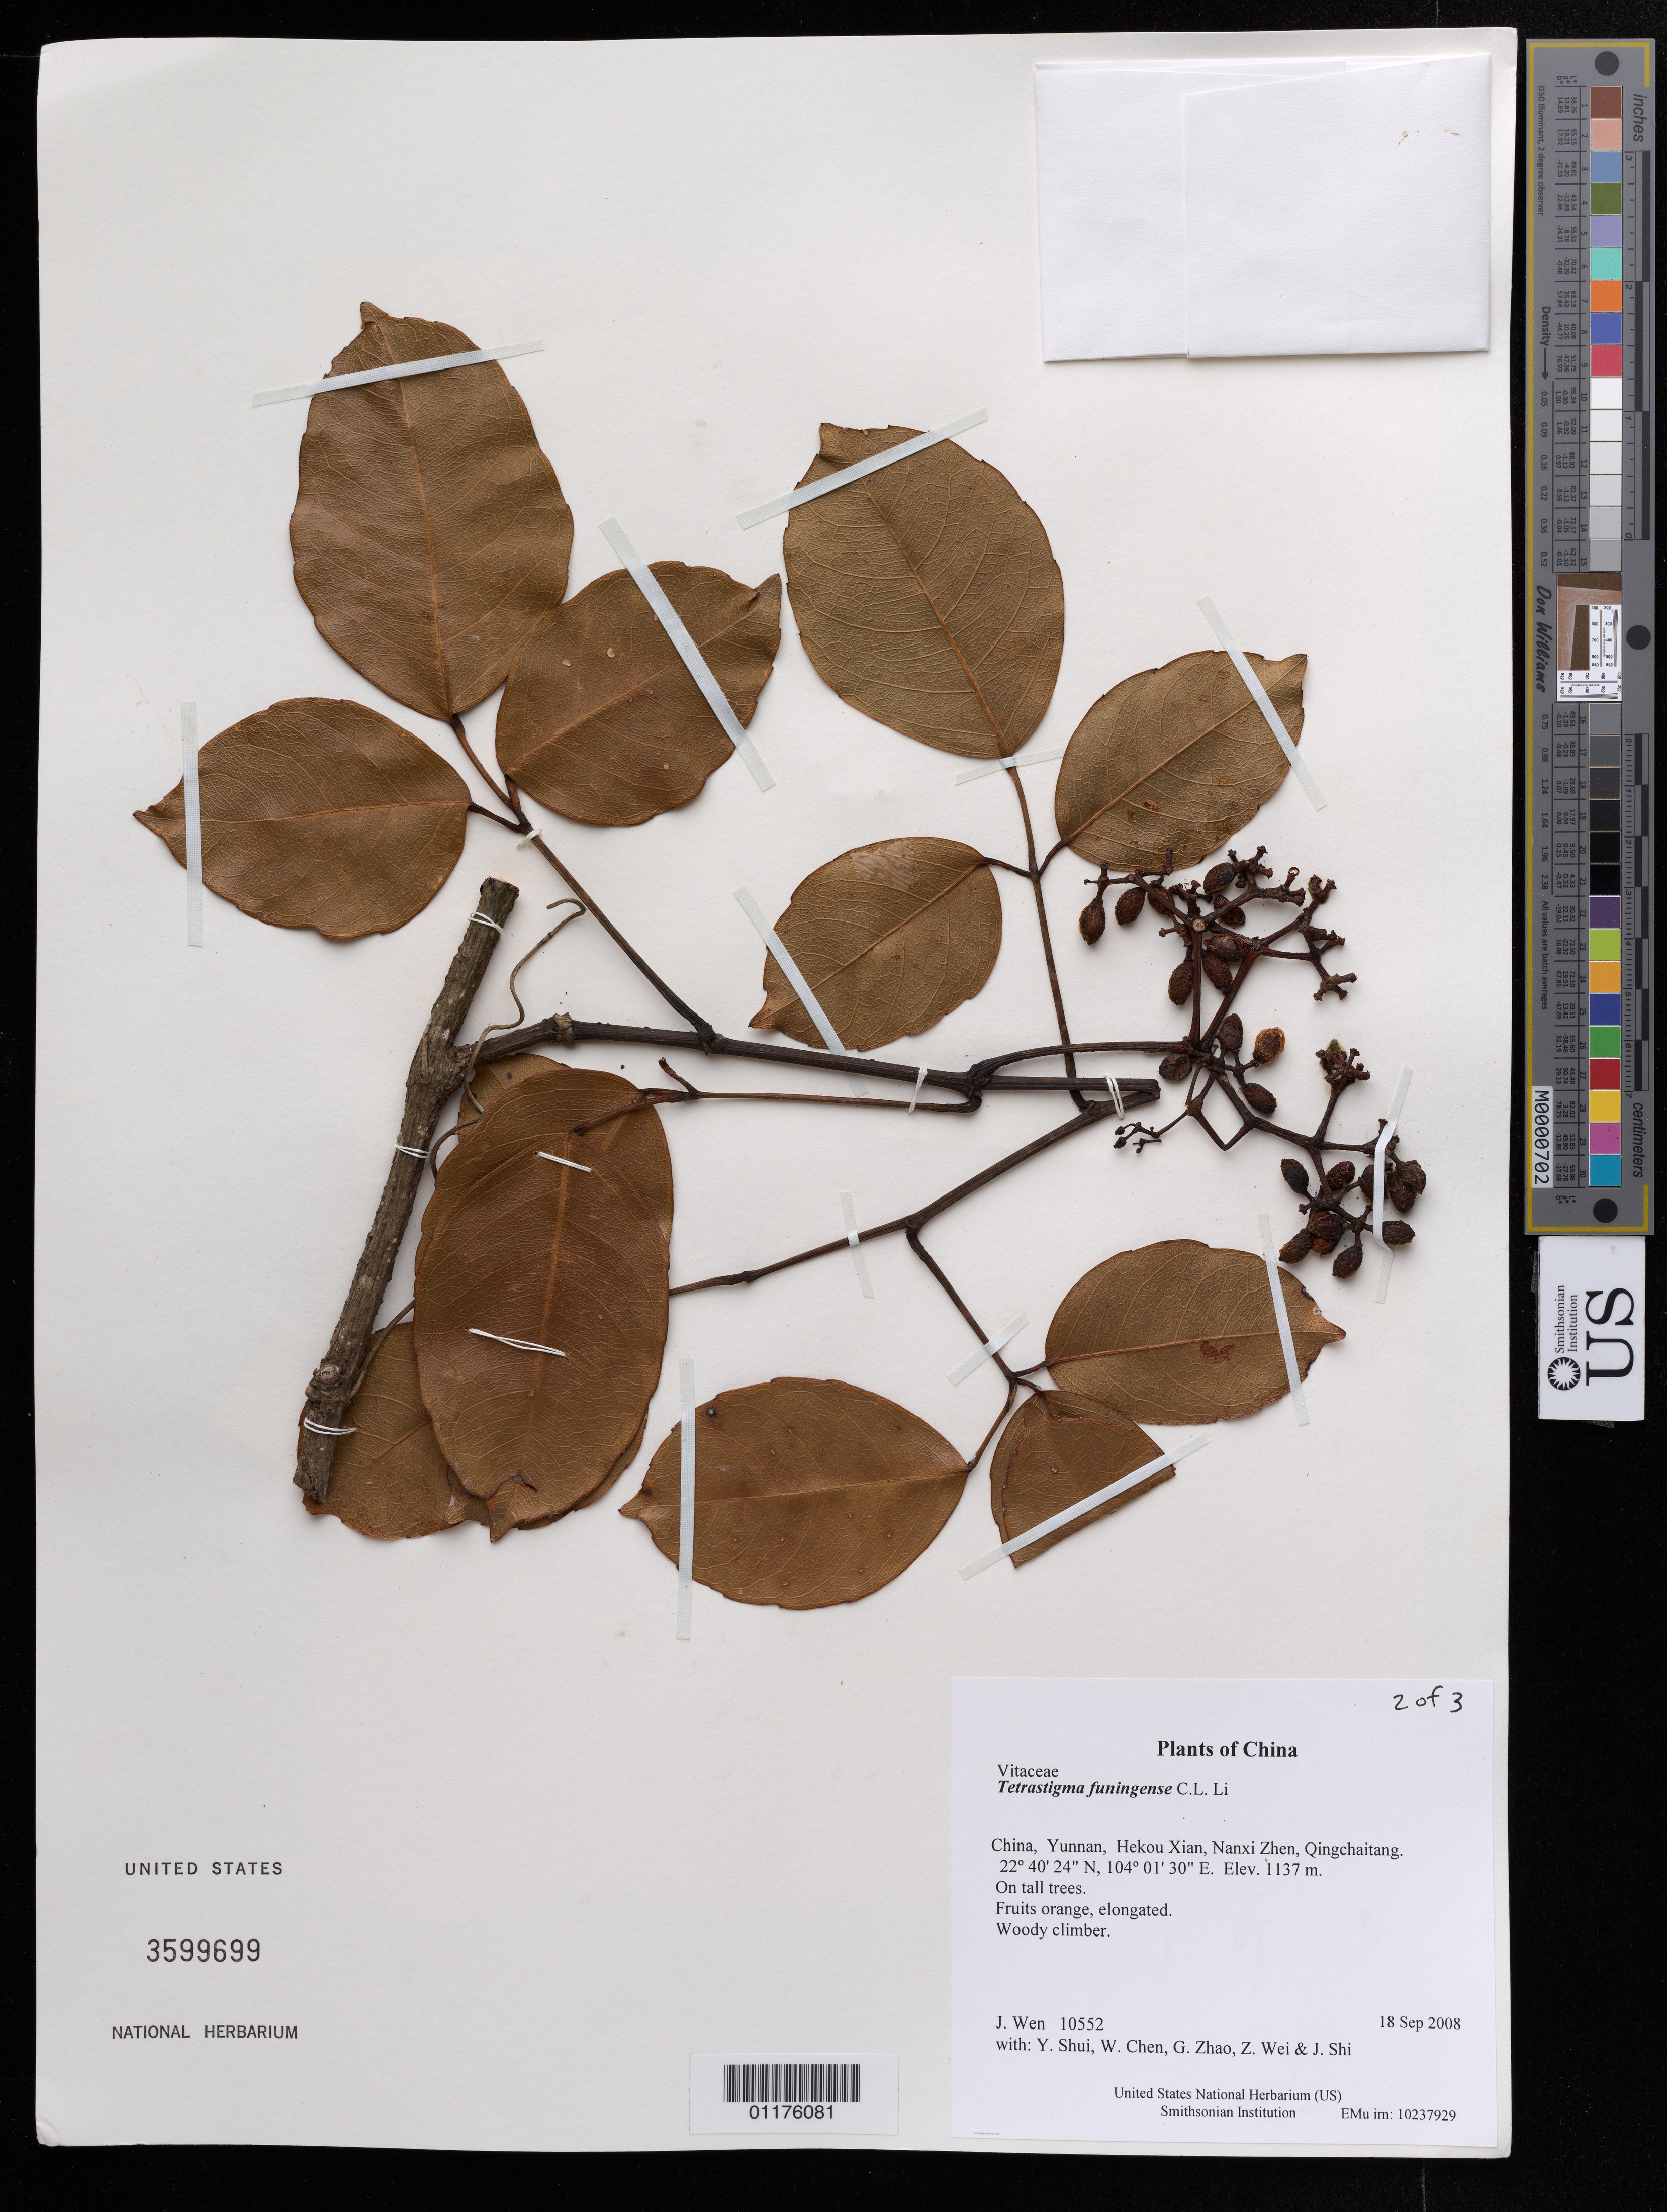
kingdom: Plantae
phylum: Tracheophyta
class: Magnoliopsida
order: Vitales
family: Vitaceae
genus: Tetrastigma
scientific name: Tetrastigma funingense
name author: C.L. Li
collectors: J. Wen, Y. Shui, W. Chen, G. Zhao, Z. Wei & J. Shi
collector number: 10552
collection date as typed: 18 Sep 2008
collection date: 2008-09-18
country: China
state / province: Yunnan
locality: Hekou Xian, Nanxi Zhen, Qingchaitang.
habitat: On tall trees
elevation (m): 1137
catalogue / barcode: US 3599699